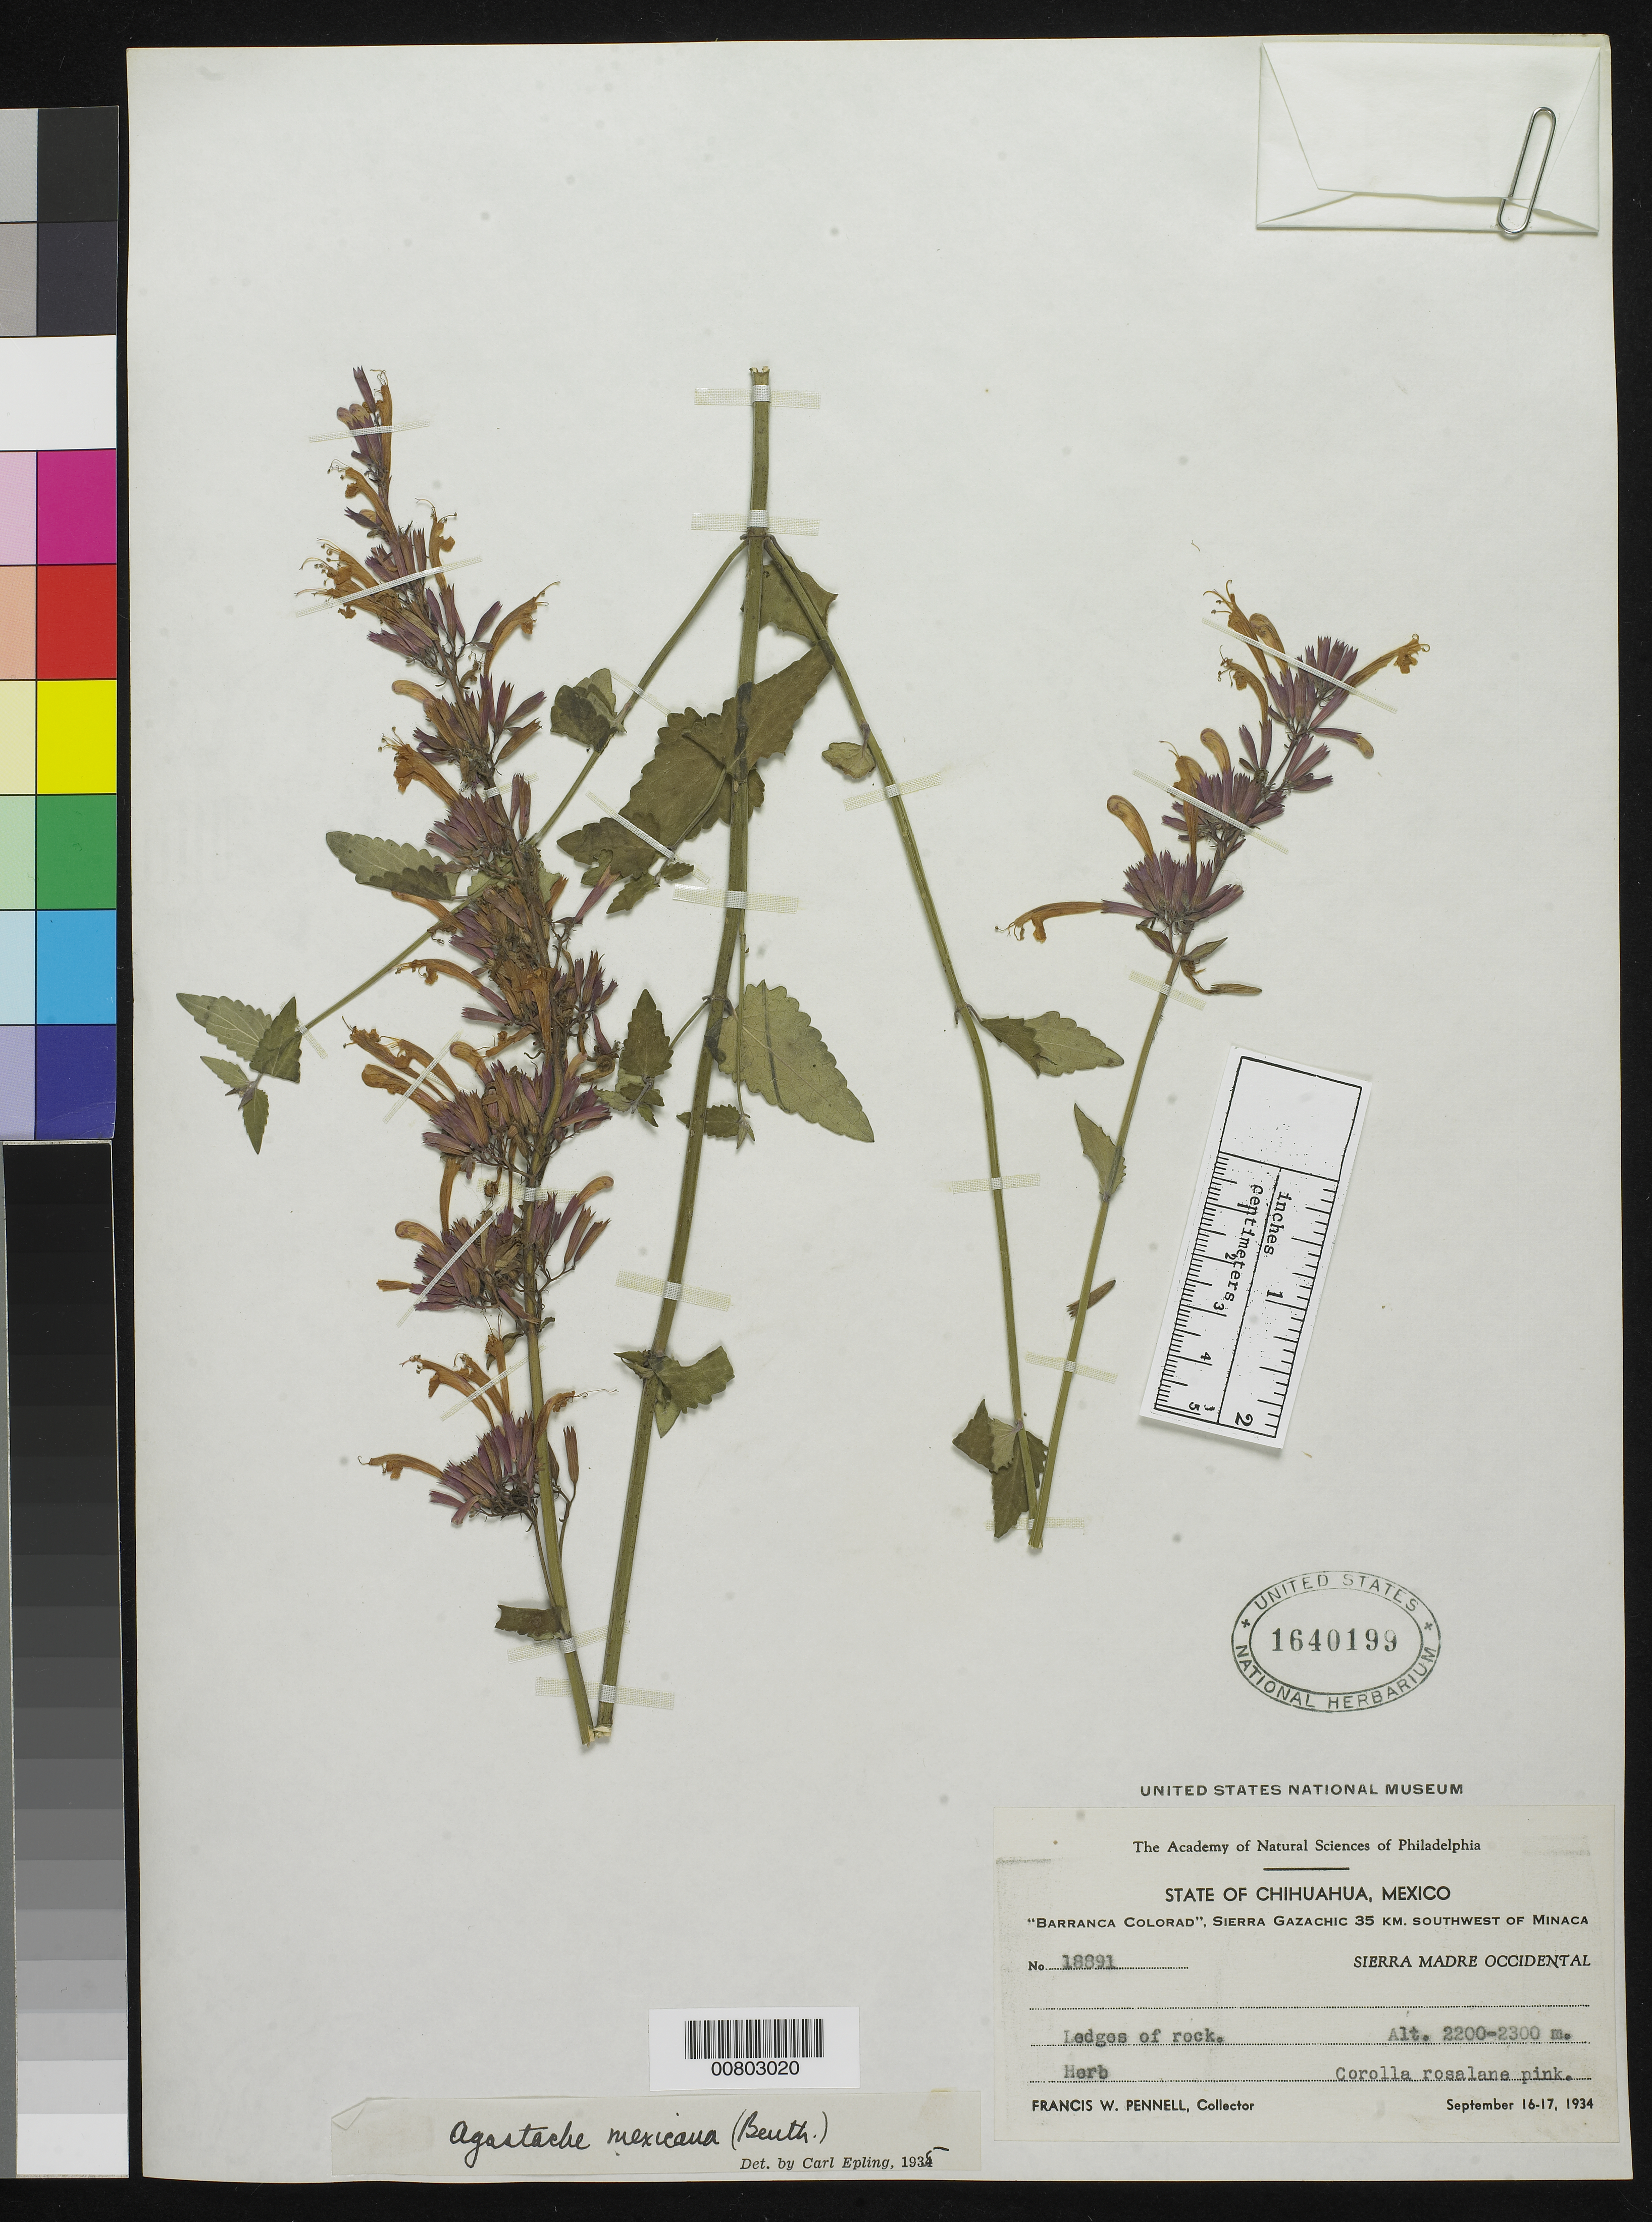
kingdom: Plantae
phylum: Tracheophyta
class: Magnoliopsida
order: Lamiales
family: Lamiaceae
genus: Agastache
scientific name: Agastache mexicana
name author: (Kunth) Lint & Epling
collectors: F. W. Pennell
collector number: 18891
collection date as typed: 16 Sep 1934 to 17 Sep 1934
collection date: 1934-09-16/1934-09-17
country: Mexico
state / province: Chihuahua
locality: Barranca Colorad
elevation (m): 2300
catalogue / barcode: US 1640199